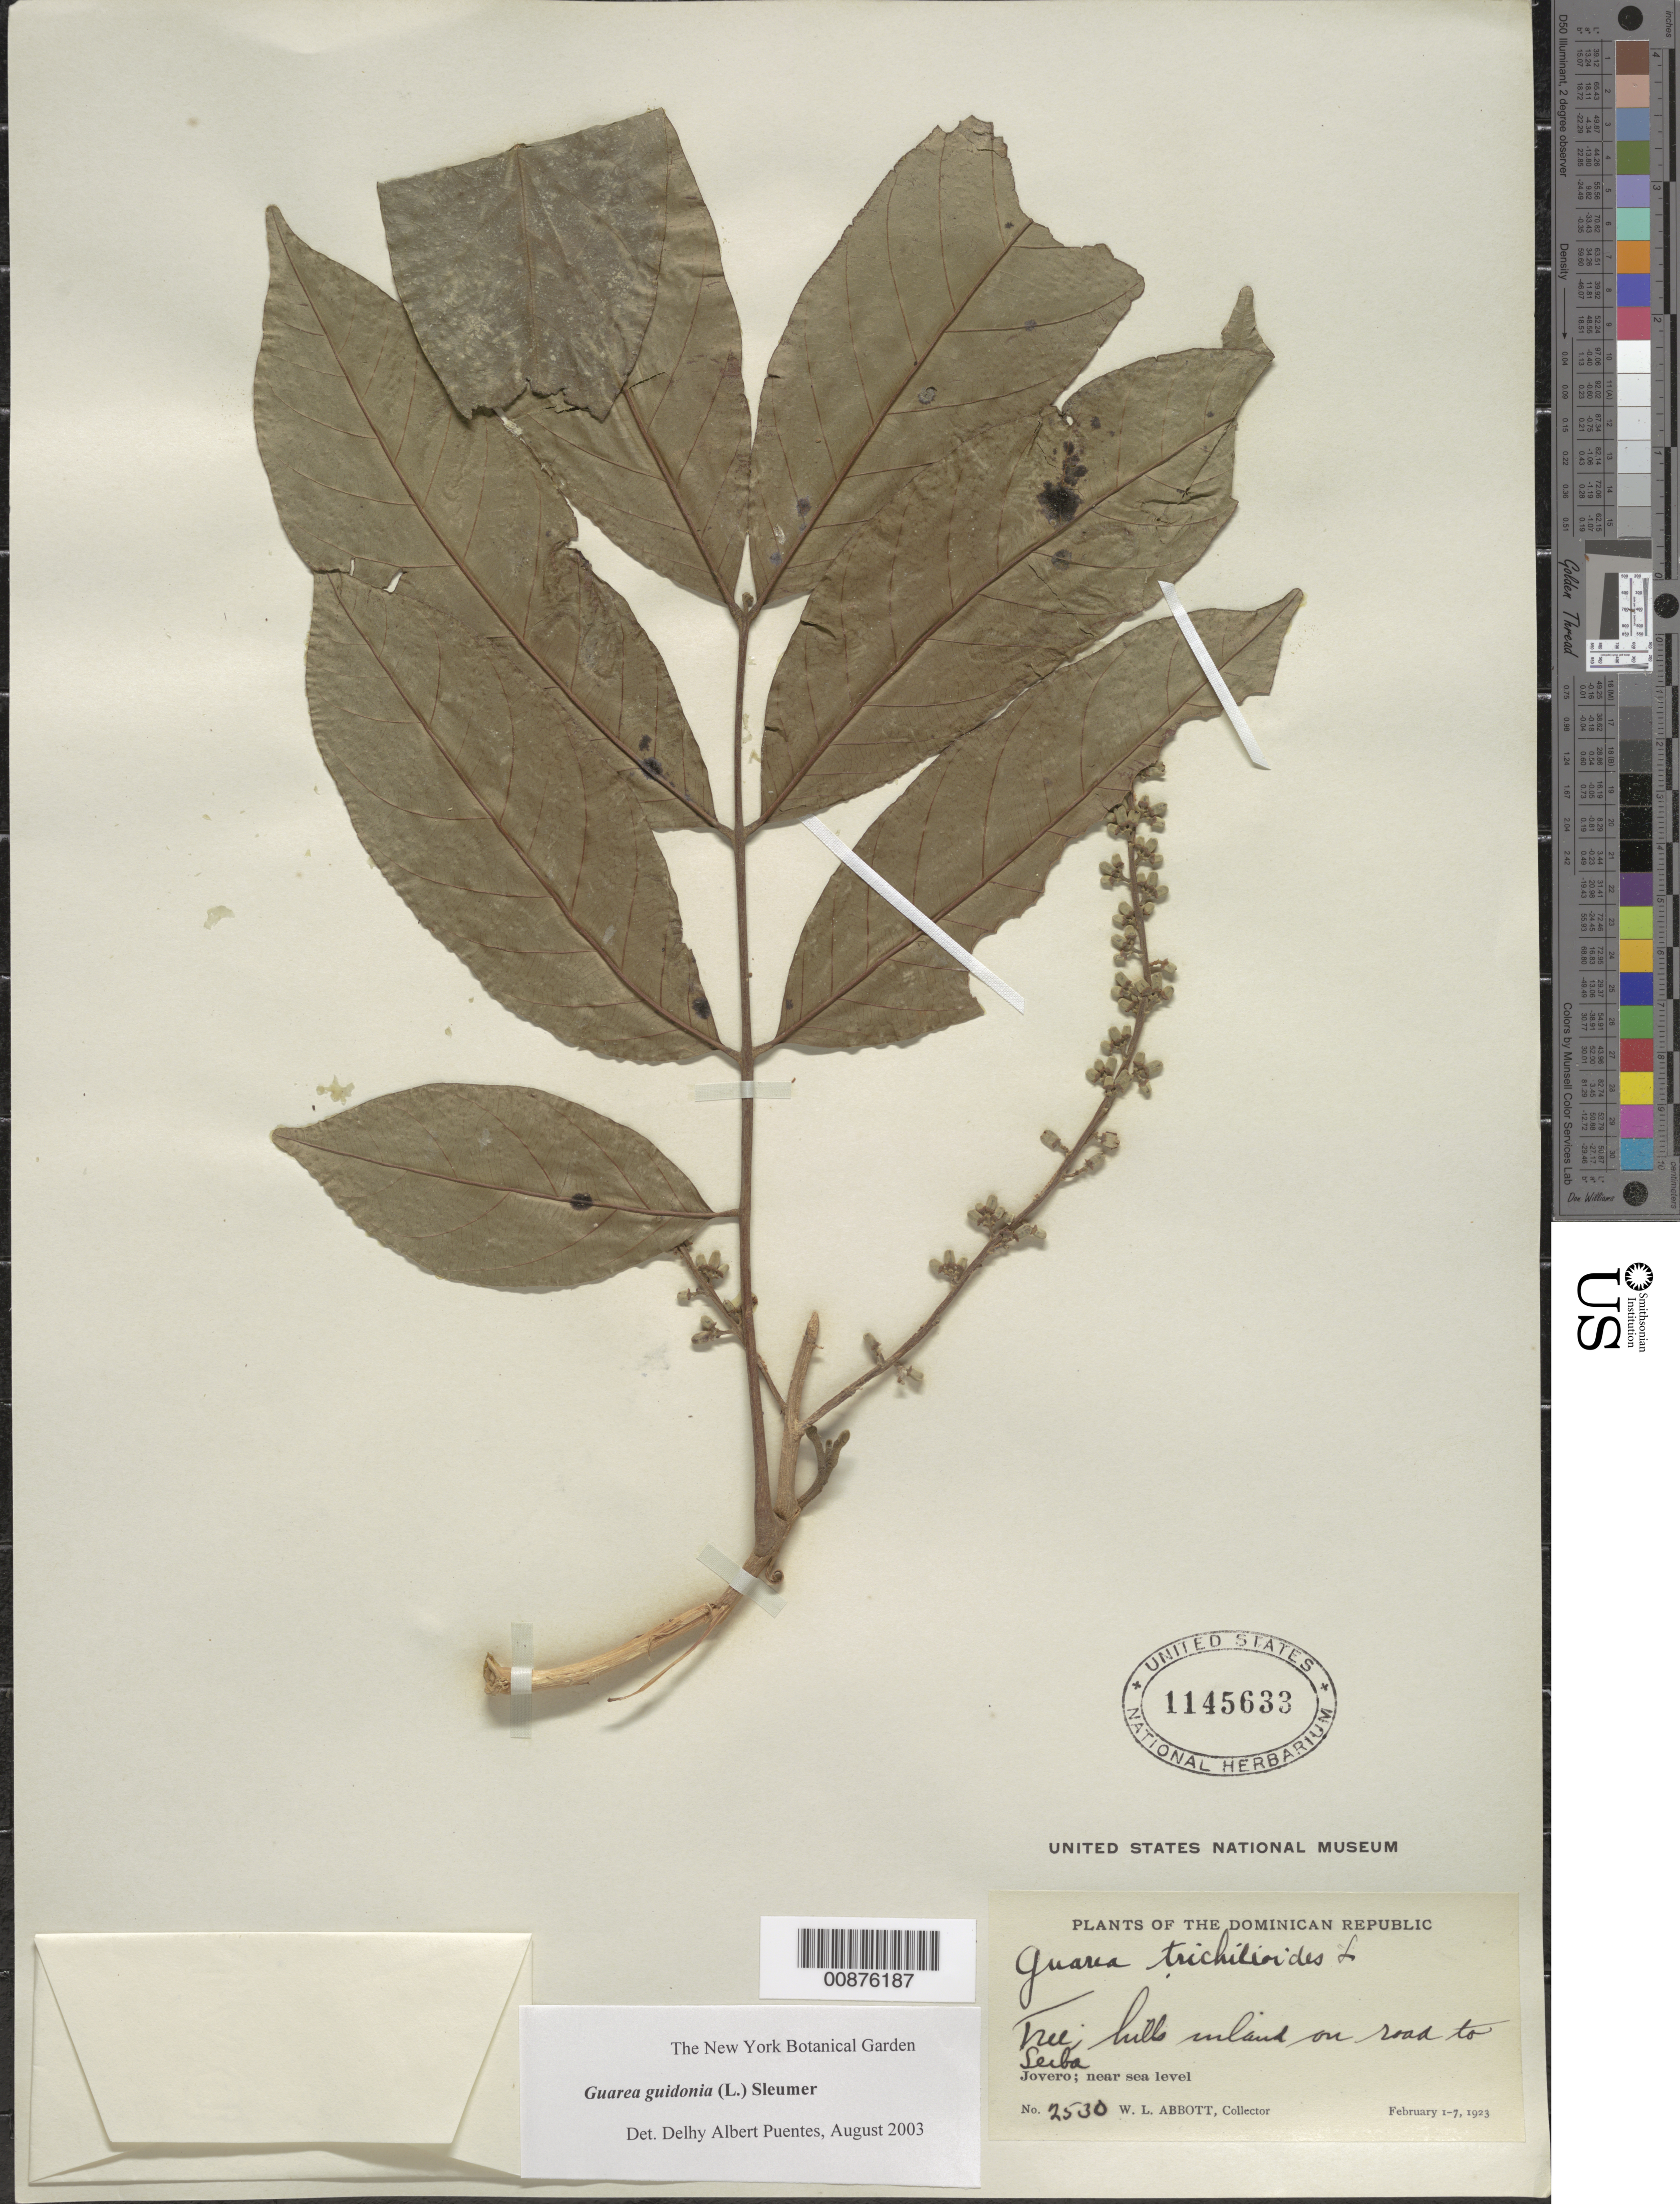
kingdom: Plantae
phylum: Tracheophyta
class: Magnoliopsida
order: Sapindales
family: Meliaceae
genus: Guarea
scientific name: Guarea guidonia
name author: (L.) Sleumer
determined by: Puentes, D. A.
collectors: W. L. Abbott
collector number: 2530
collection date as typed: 01 Feb 1923 to 07 Feb 1923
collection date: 1923-02-01/1923-02-07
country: Dominican Republic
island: Hispaniola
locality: Jovero, inland on road to Seiba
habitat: Hills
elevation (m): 0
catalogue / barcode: US 1145633